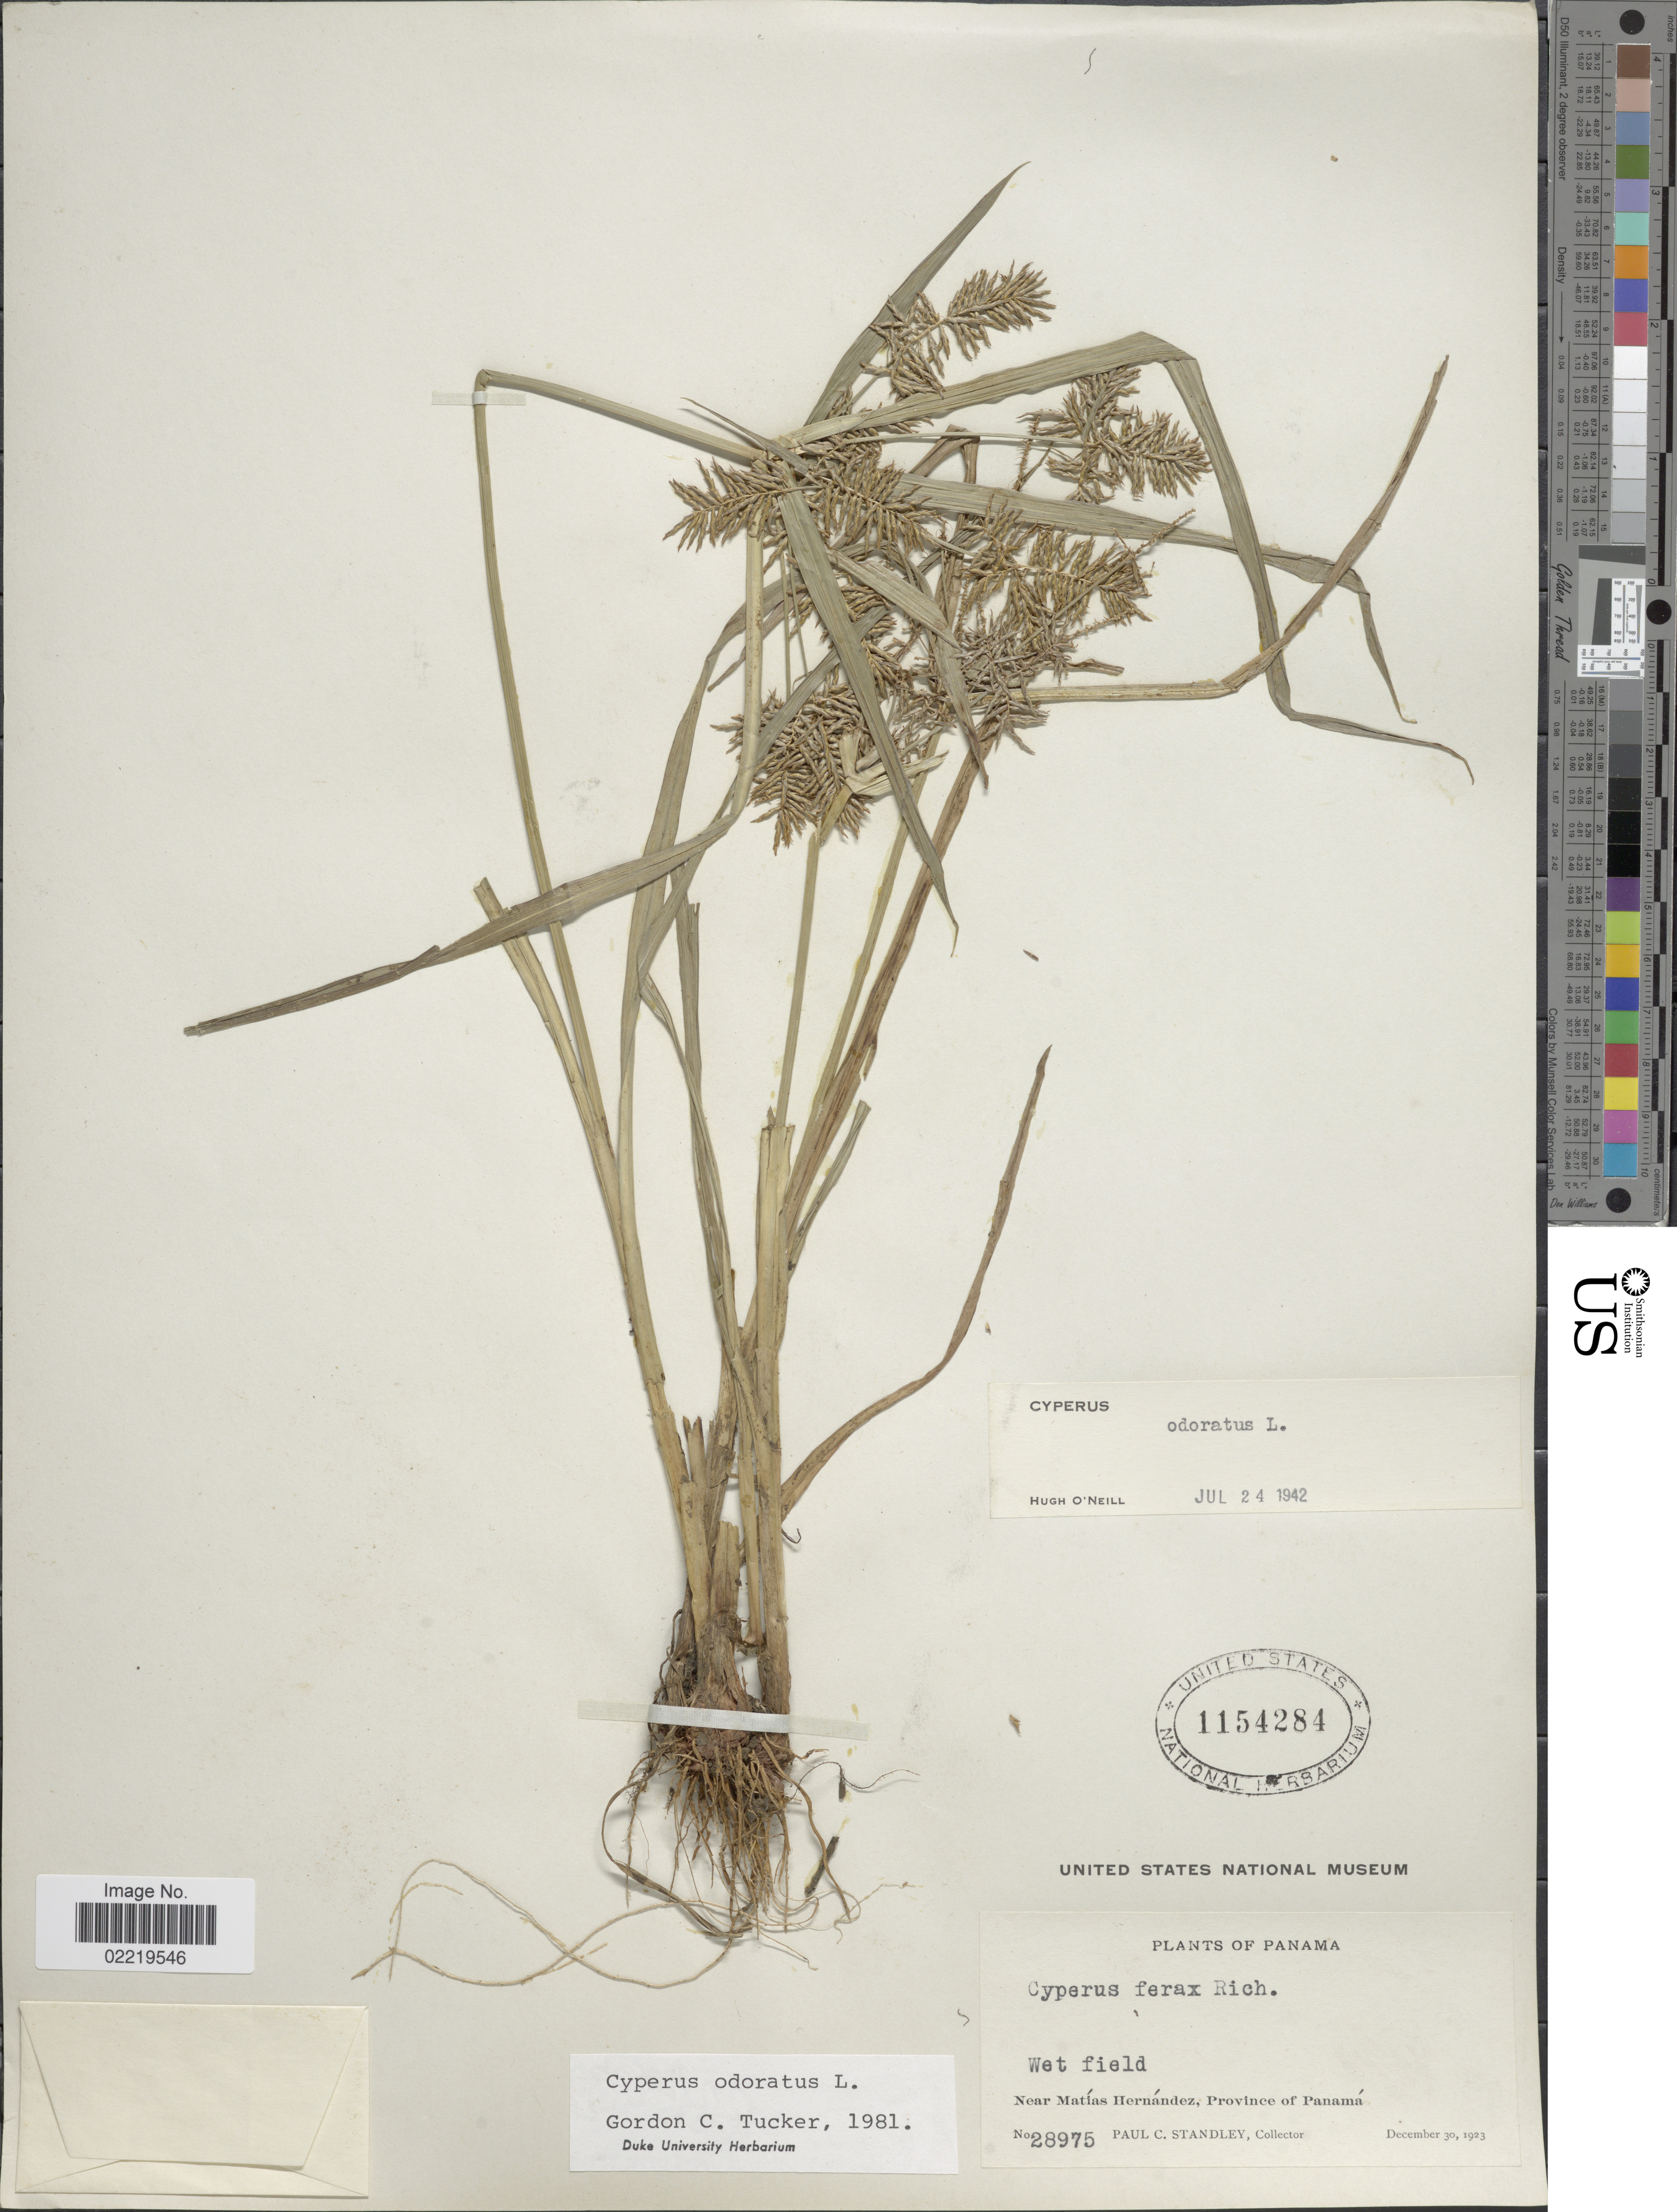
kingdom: Plantae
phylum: Tracheophyta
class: Liliopsida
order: Poales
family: Cyperaceae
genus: Cyperus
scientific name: Cyperus odoratus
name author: L.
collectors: P. C. Standley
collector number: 28975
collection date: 1923-12-30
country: Panama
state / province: Panamá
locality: Wet field, near Matias Hernandez.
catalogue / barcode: US 1154284